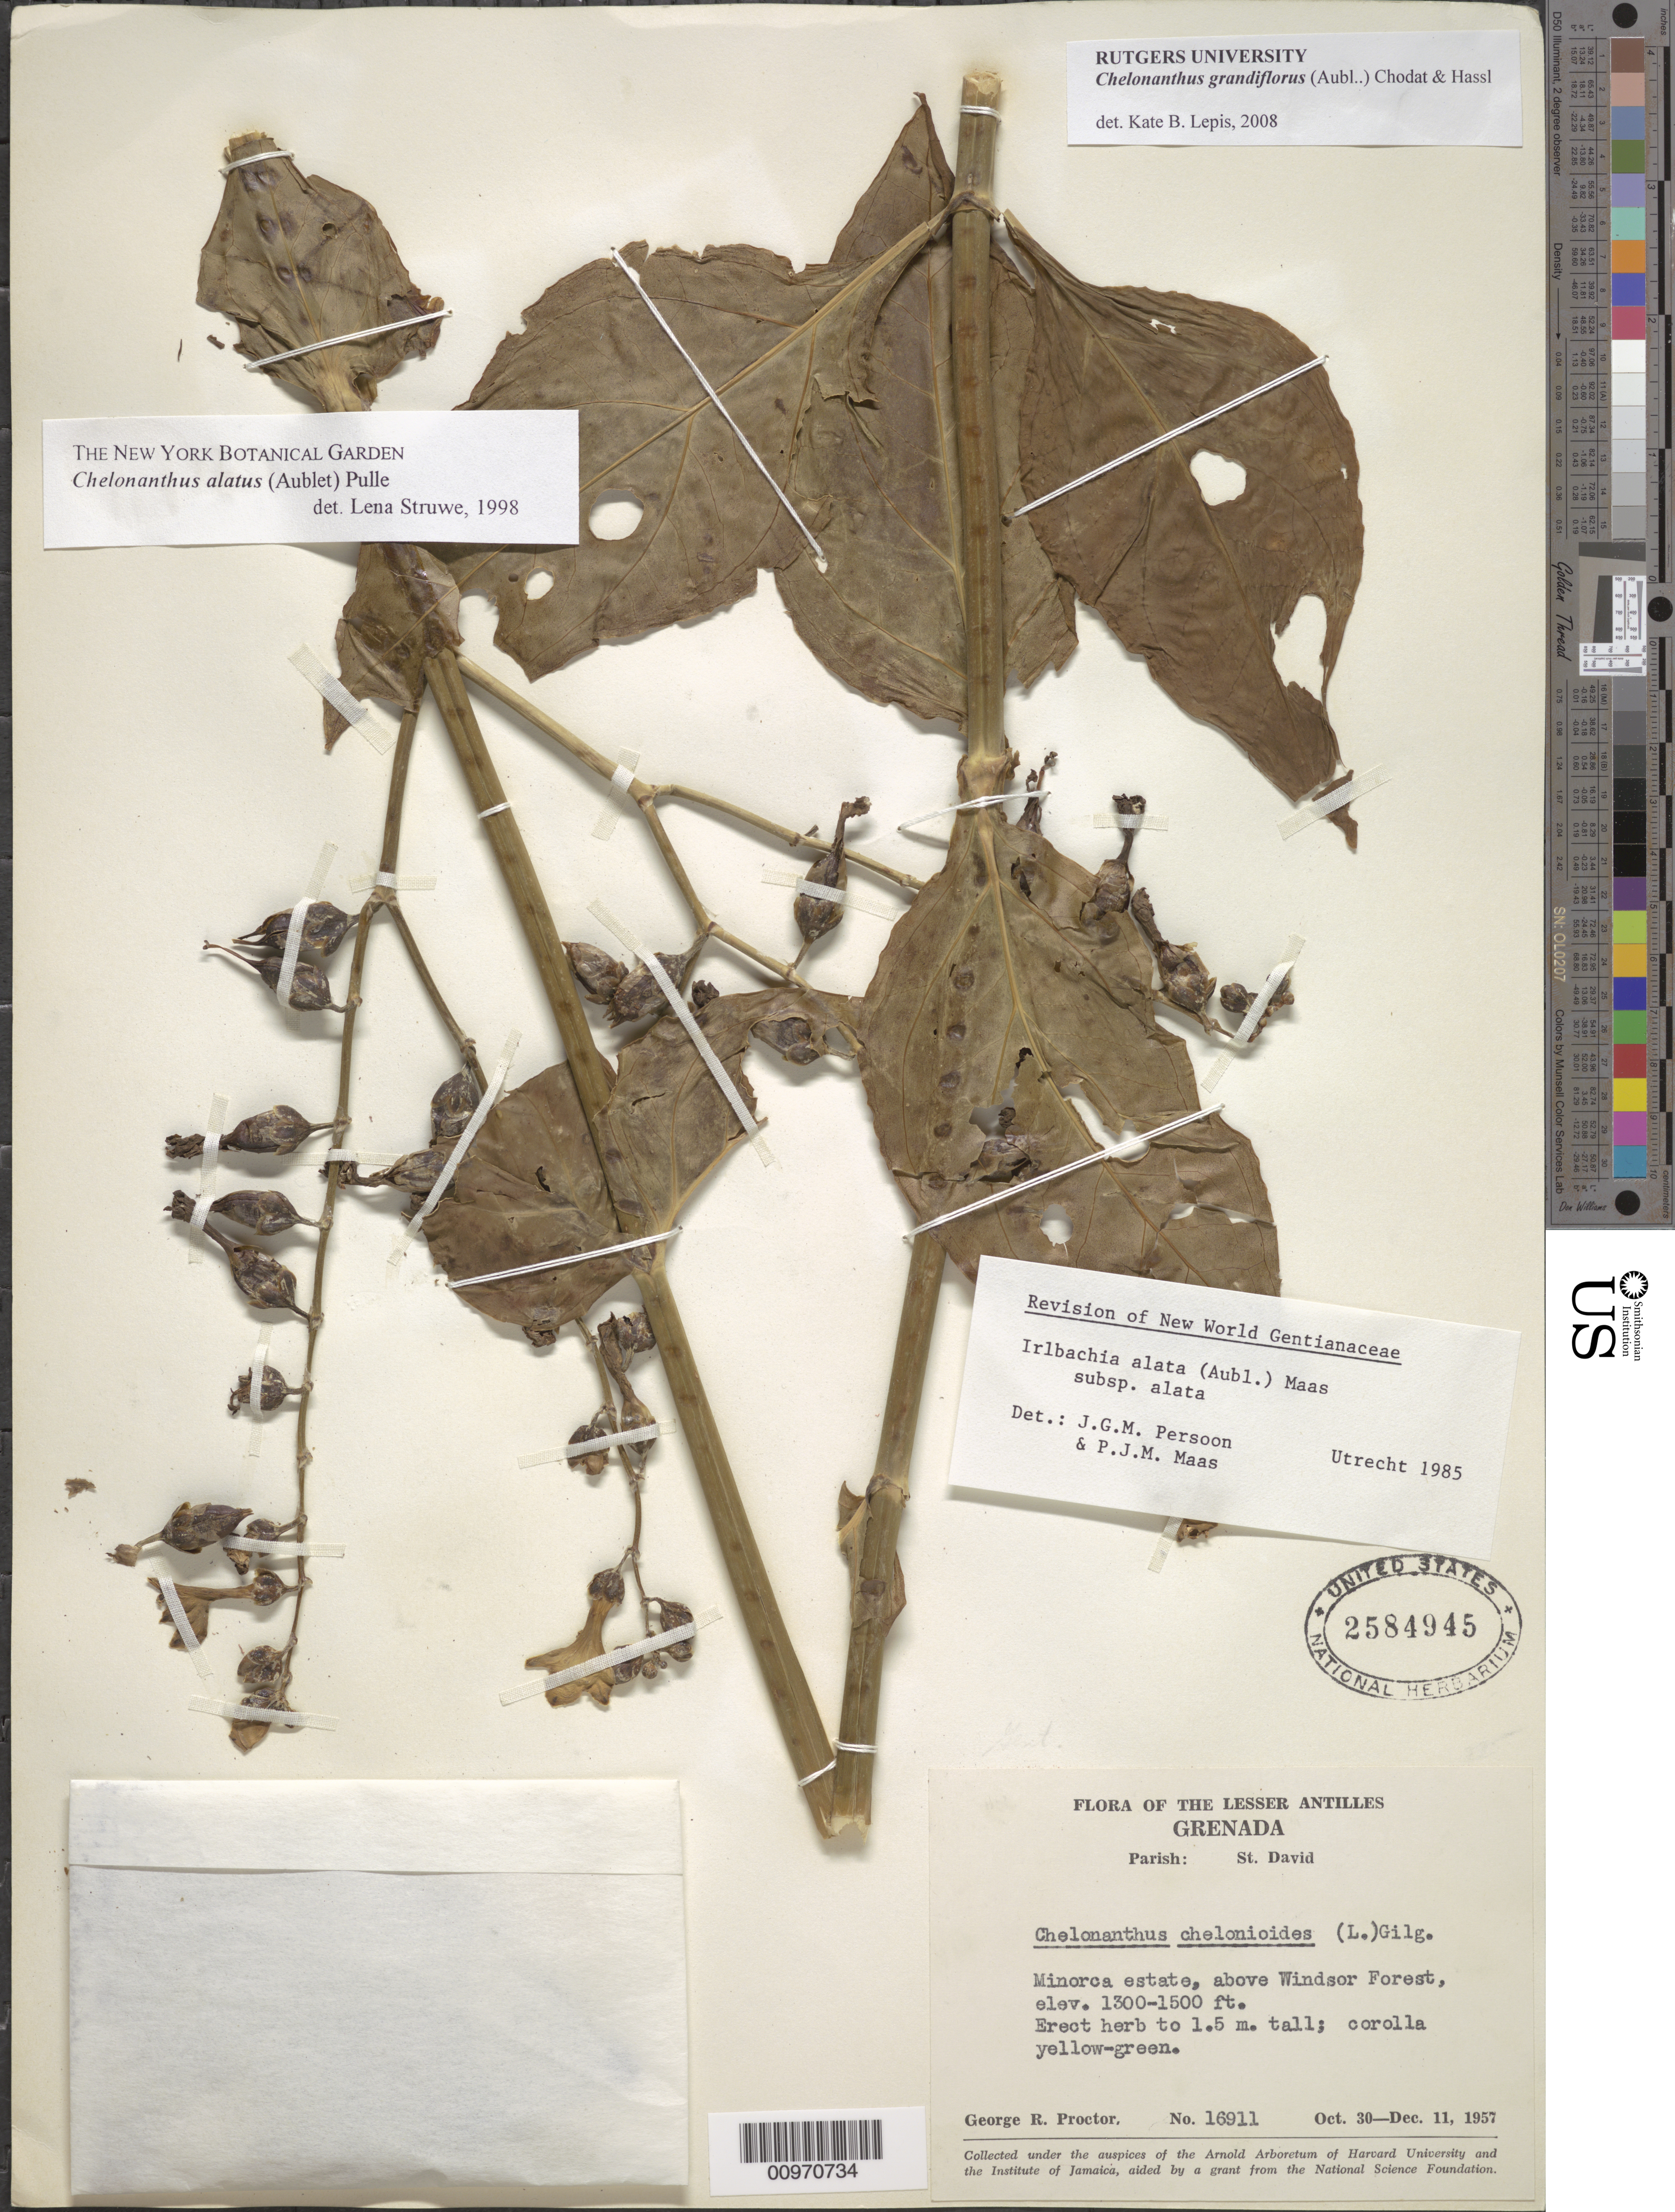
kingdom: Plantae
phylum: Tracheophyta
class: Magnoliopsida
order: Gentianales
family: Gentianaceae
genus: Chelonanthus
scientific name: Chelonanthus grandiflorus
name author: (Aubl.) Chodat & Hassl.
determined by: Lepis, Kate B.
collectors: G. R. Proctor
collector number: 16911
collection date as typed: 30 Oct 1957 to 11 Dec 1957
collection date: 1957-10-30/1957-12-11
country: Grenada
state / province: Saint David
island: Grenada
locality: Minorca estate, above Windsor Forest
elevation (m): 396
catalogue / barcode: US 2584945